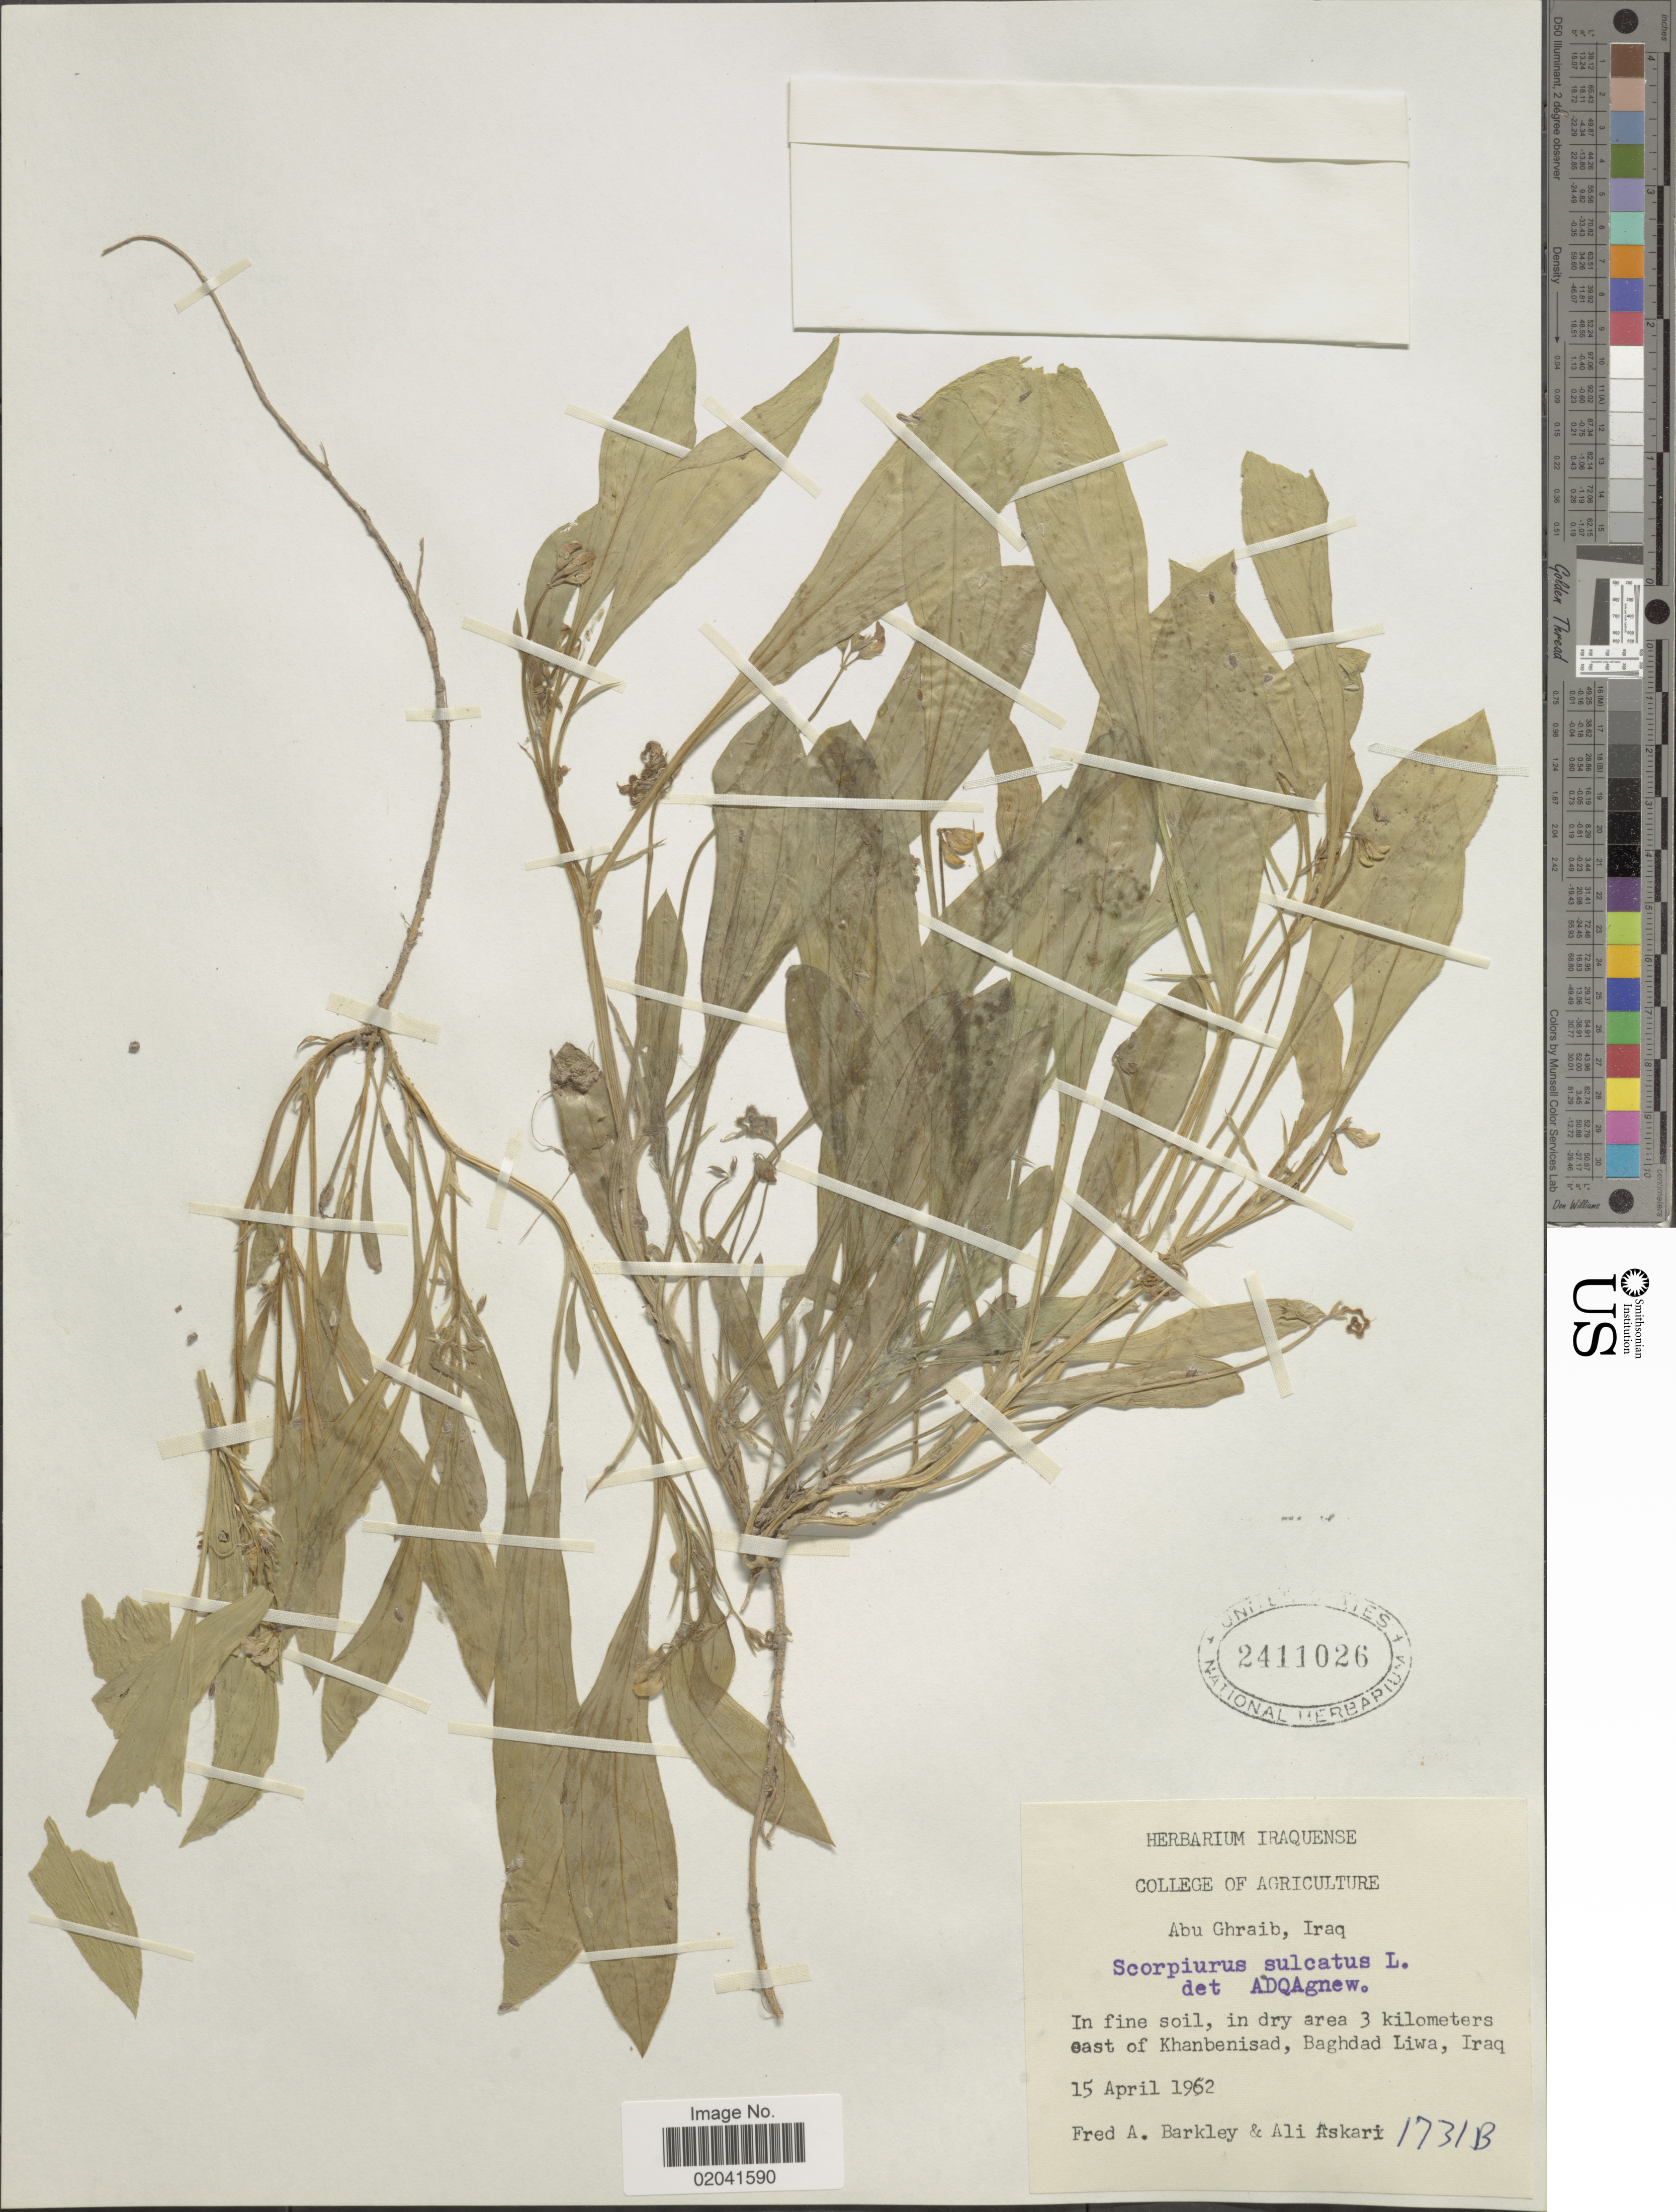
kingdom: Plantae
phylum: Tracheophyta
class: Magnoliopsida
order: Fabales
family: Fabaceae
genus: Scorpiurus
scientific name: Scorpiurus sulcata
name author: L.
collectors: F. A. Barkley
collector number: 1731B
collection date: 1962-04-15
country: Iraq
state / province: Baghdad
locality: Abu Ghraib, Iraq, in dry 3 kilometers east of Khanbenistad, Baghdad Liwa, Iraq.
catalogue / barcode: US 2411026